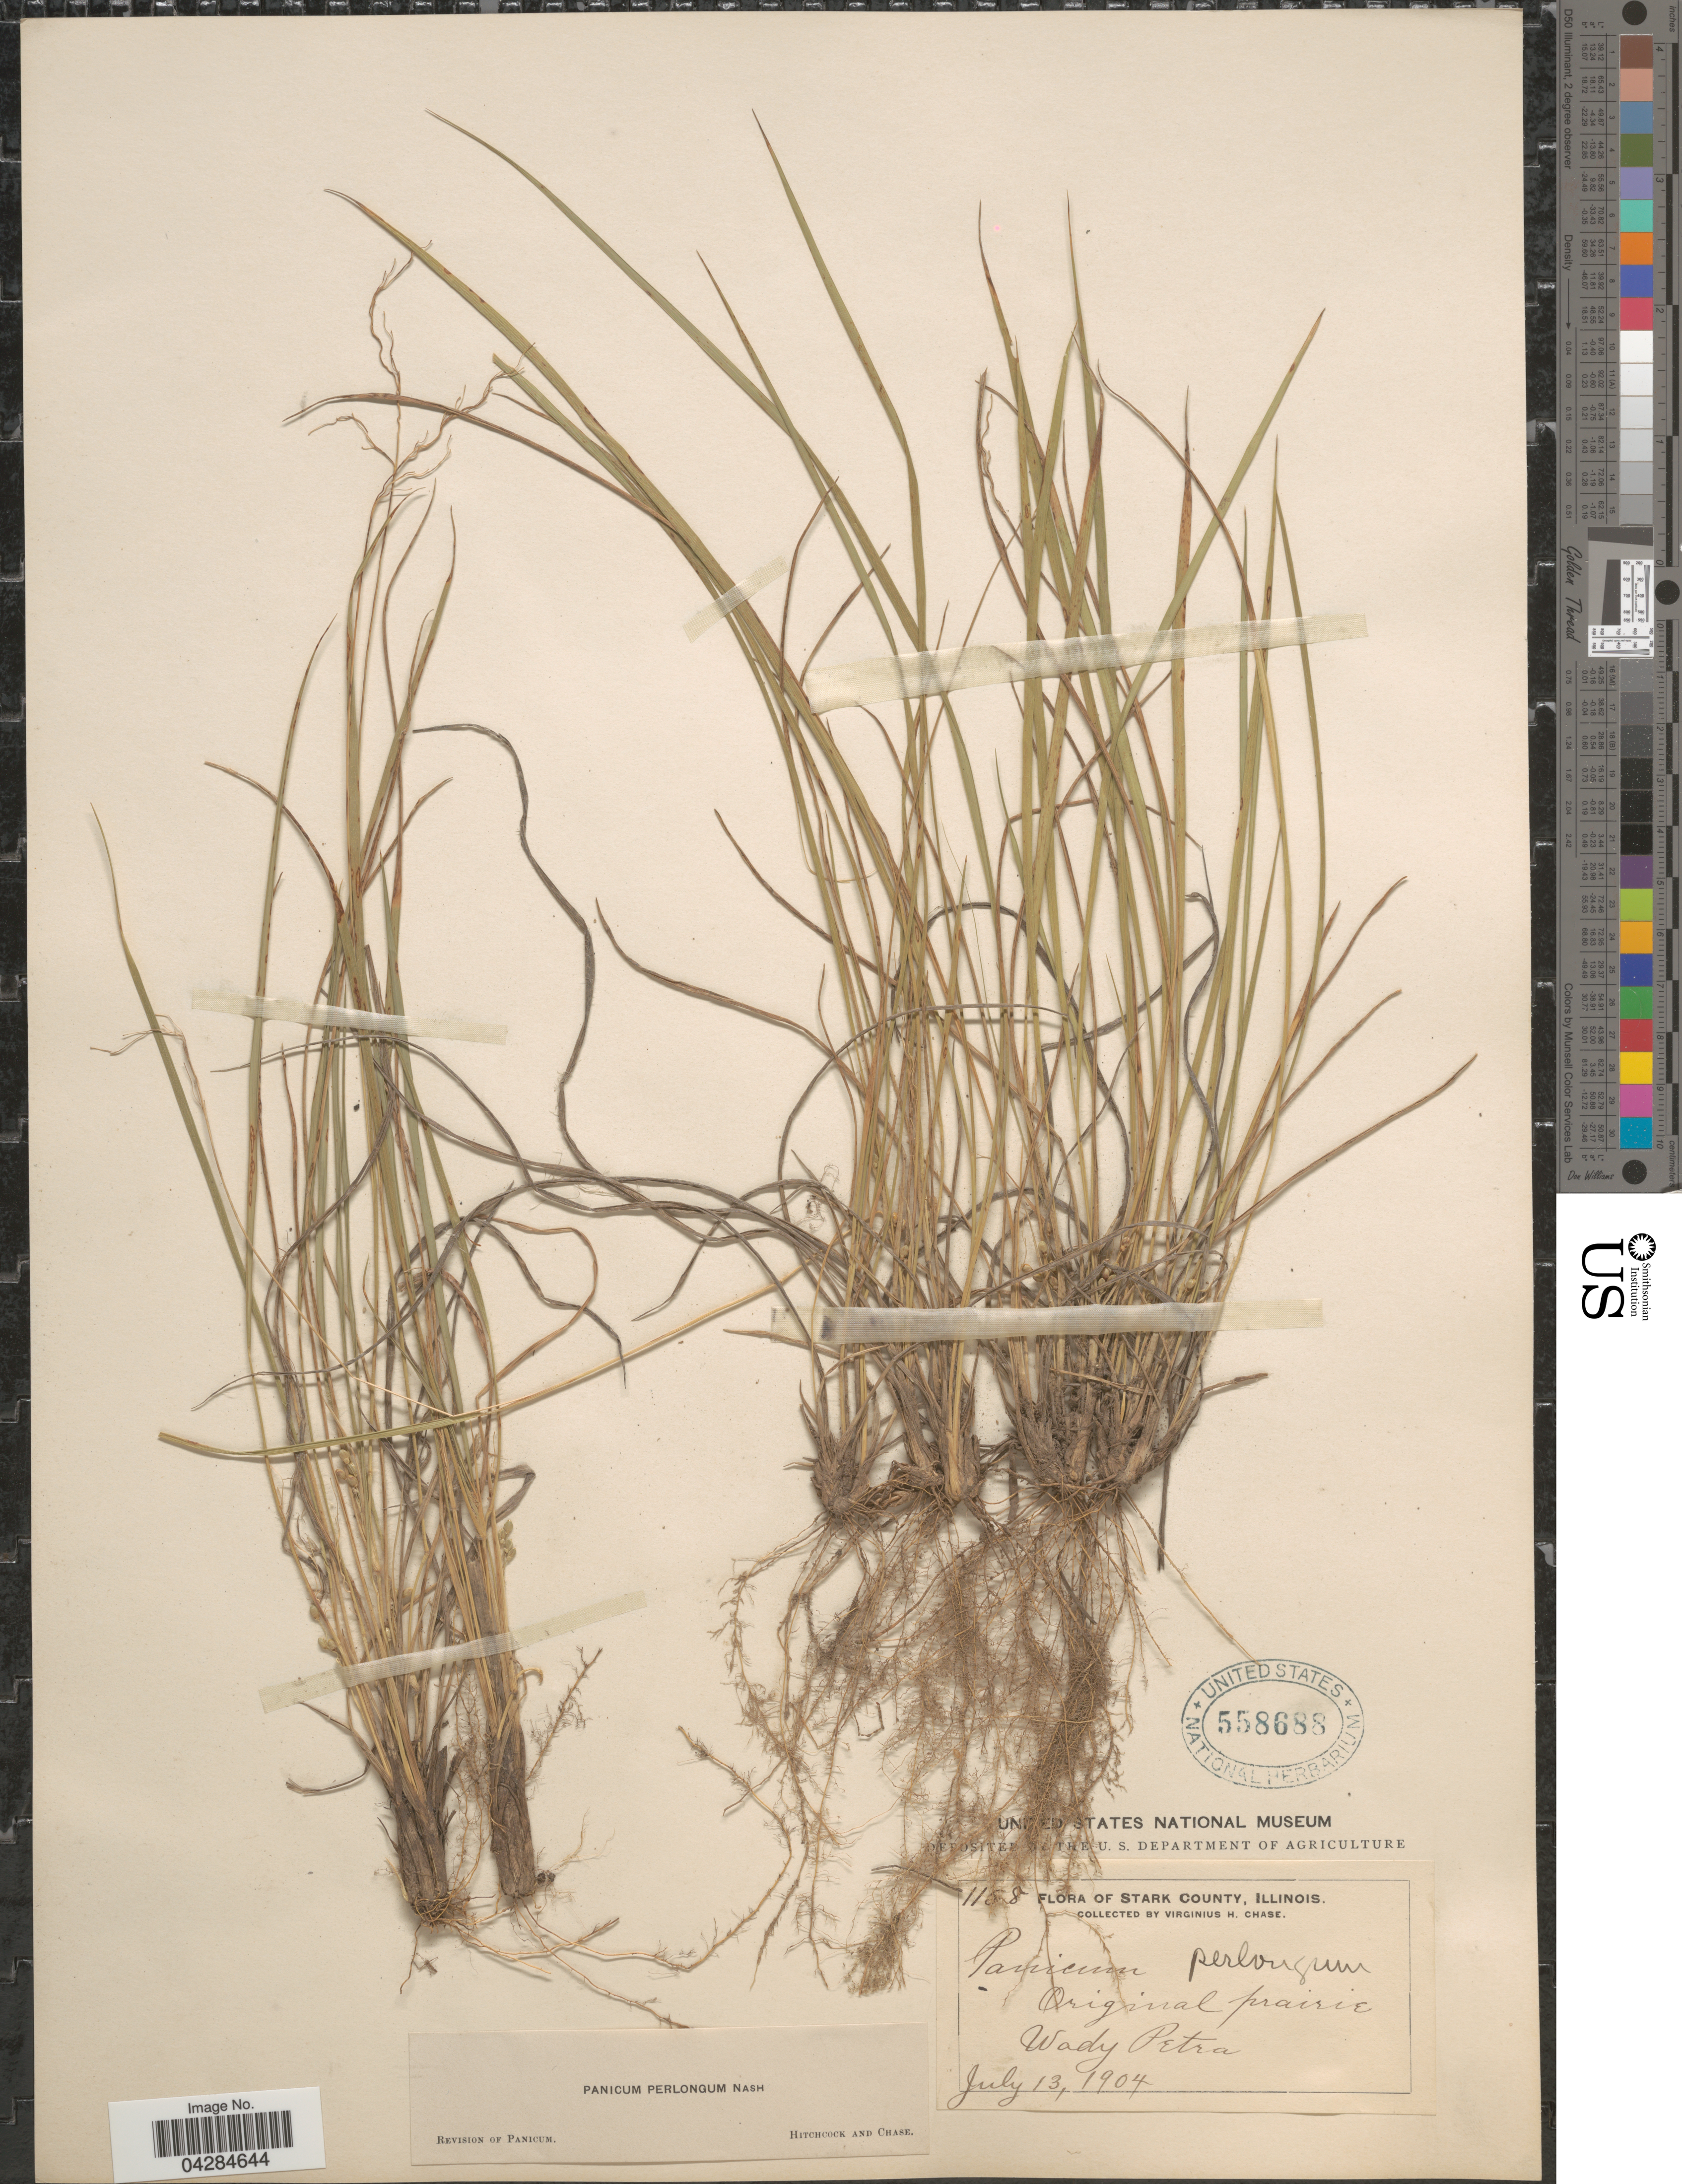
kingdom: Plantae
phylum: Tracheophyta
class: Liliopsida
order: Poales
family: Poaceae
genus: Dichanthelium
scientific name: Dichanthelium perlongum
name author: (Nash) Freckmann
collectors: V. H. Chase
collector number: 1158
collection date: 1904-07-13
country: United States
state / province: Illinois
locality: Stark County. Wady Petra.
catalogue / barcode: US 558688